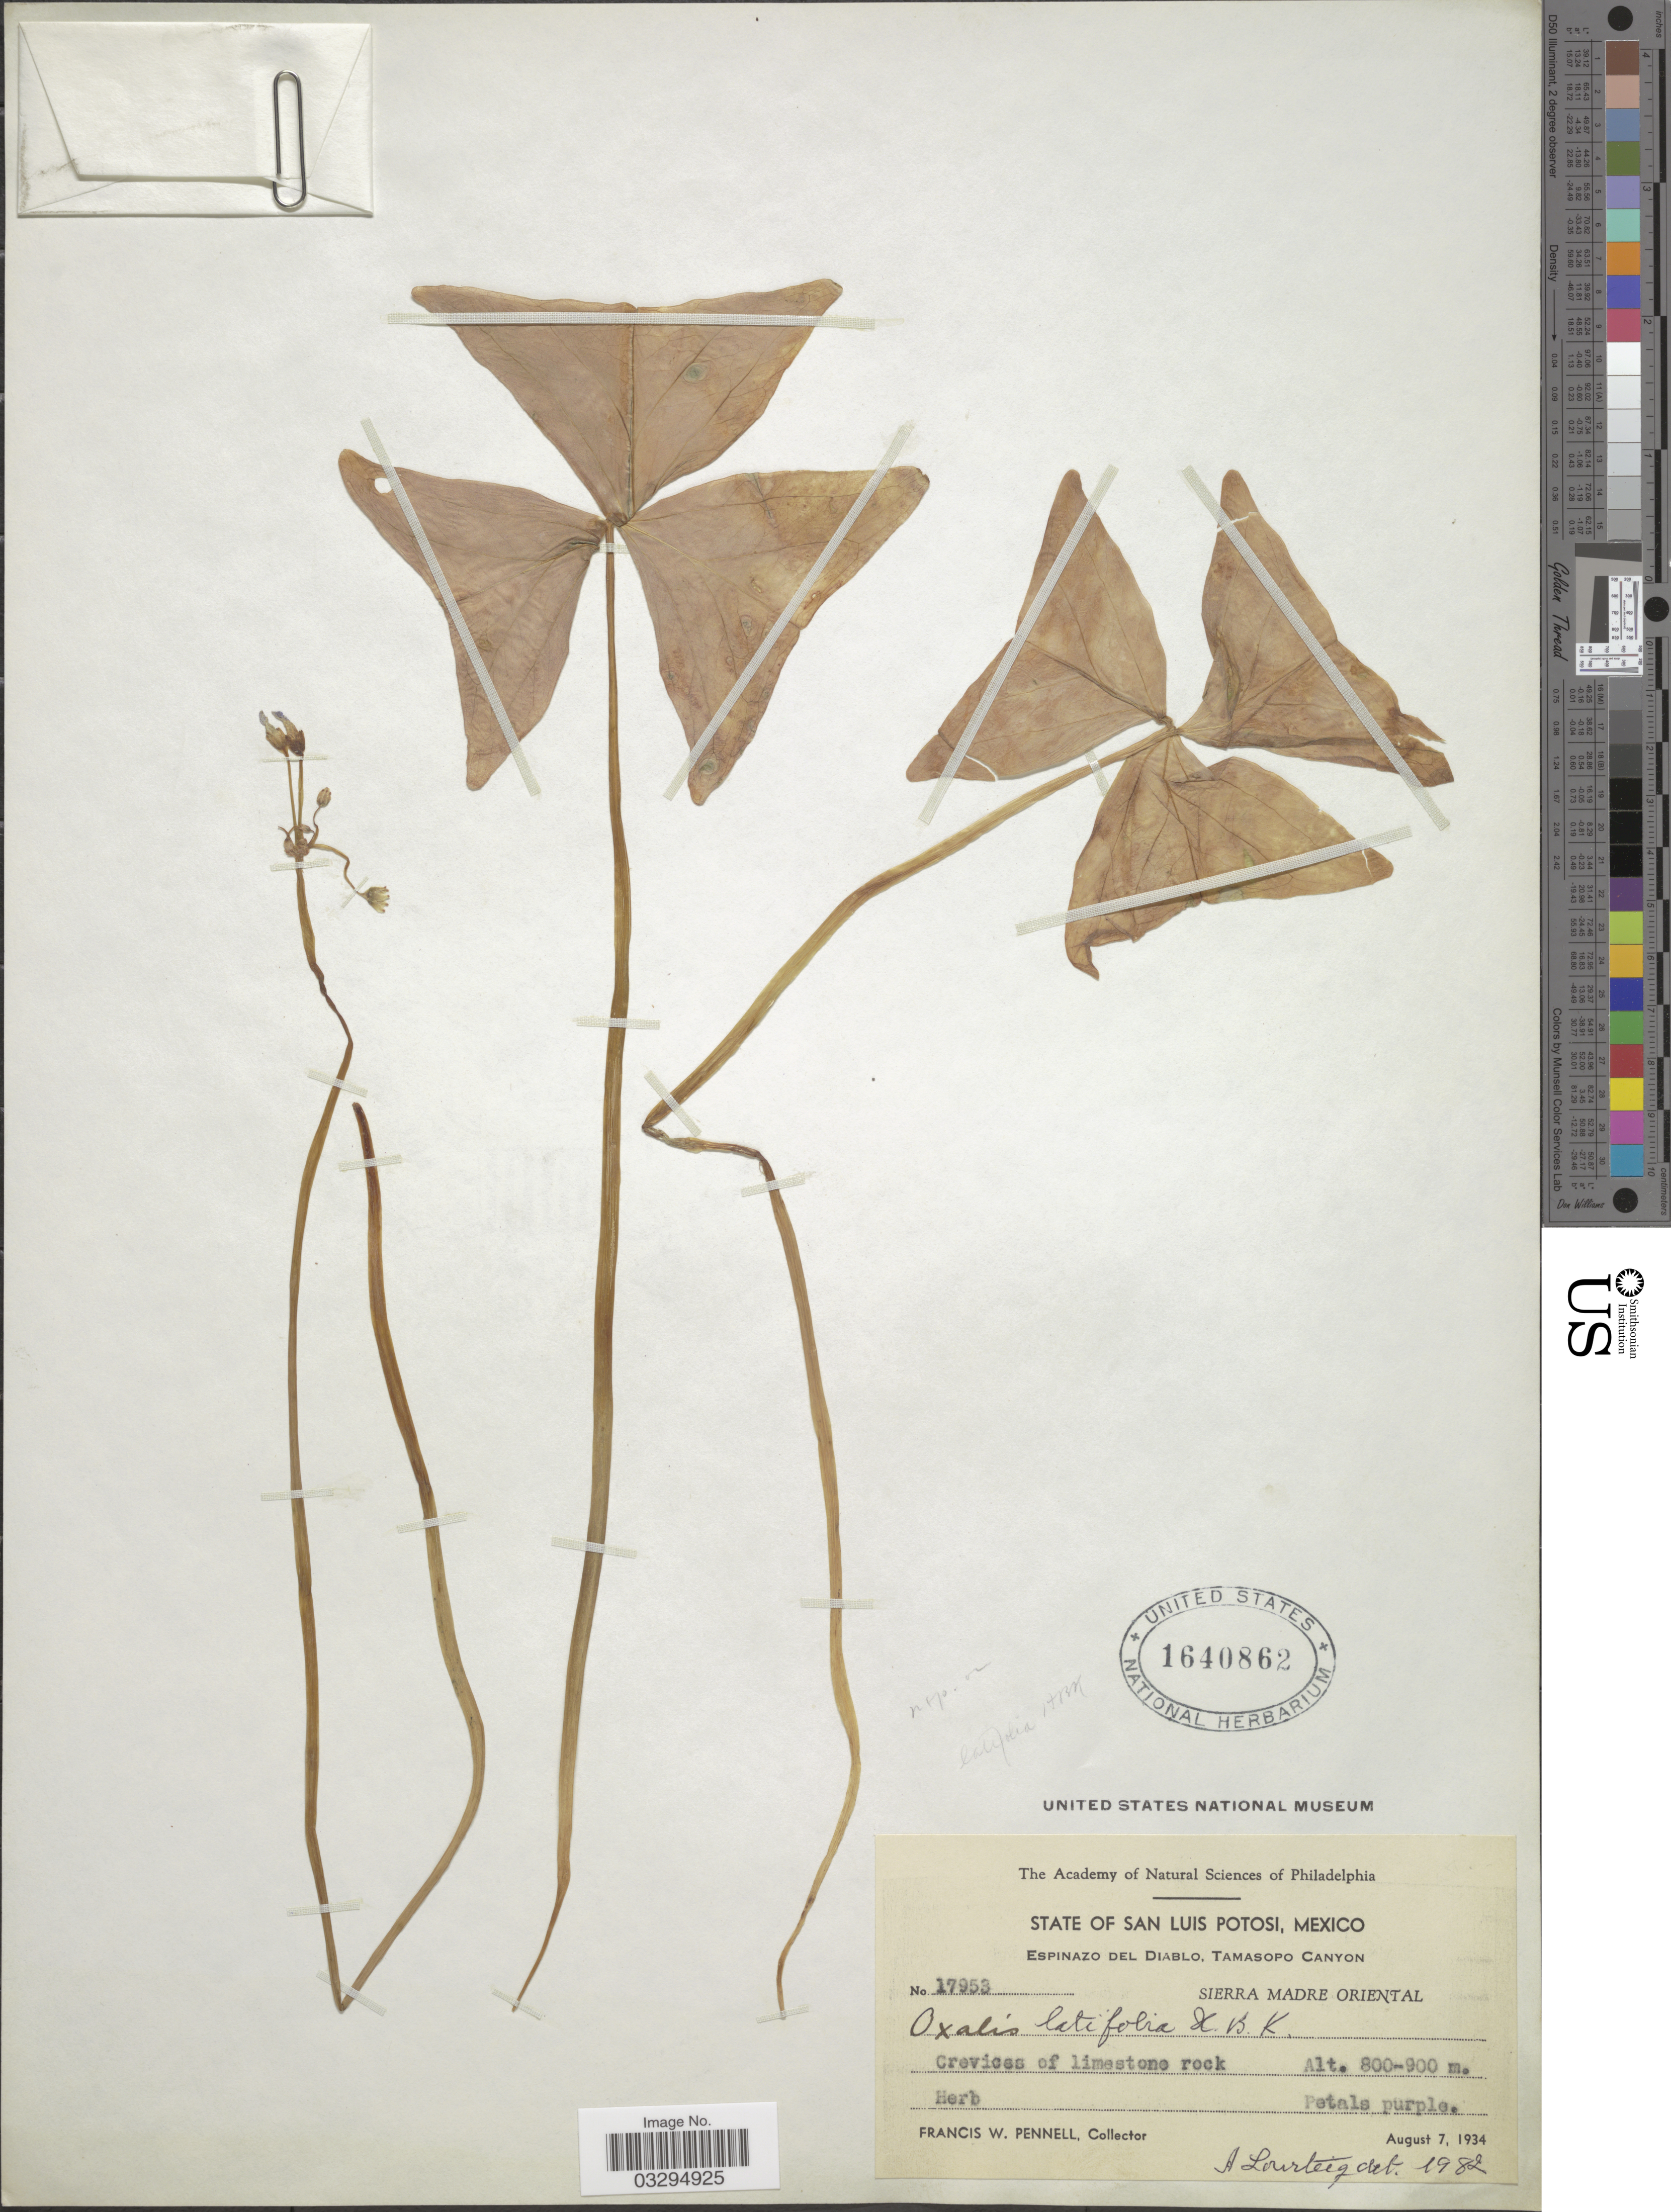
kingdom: Plantae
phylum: Tracheophyta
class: Magnoliopsida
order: Oxalidales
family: Oxalidaceae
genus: Oxalis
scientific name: Oxalis latifolia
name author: Kunth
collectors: F. W. Pennell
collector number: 17953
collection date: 1934-08-07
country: Mexico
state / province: San Luis Potosí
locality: Espinazo del Diablo, Tamasopo Canyon, Sierra Madre Oriental.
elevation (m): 800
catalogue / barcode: US 1640862